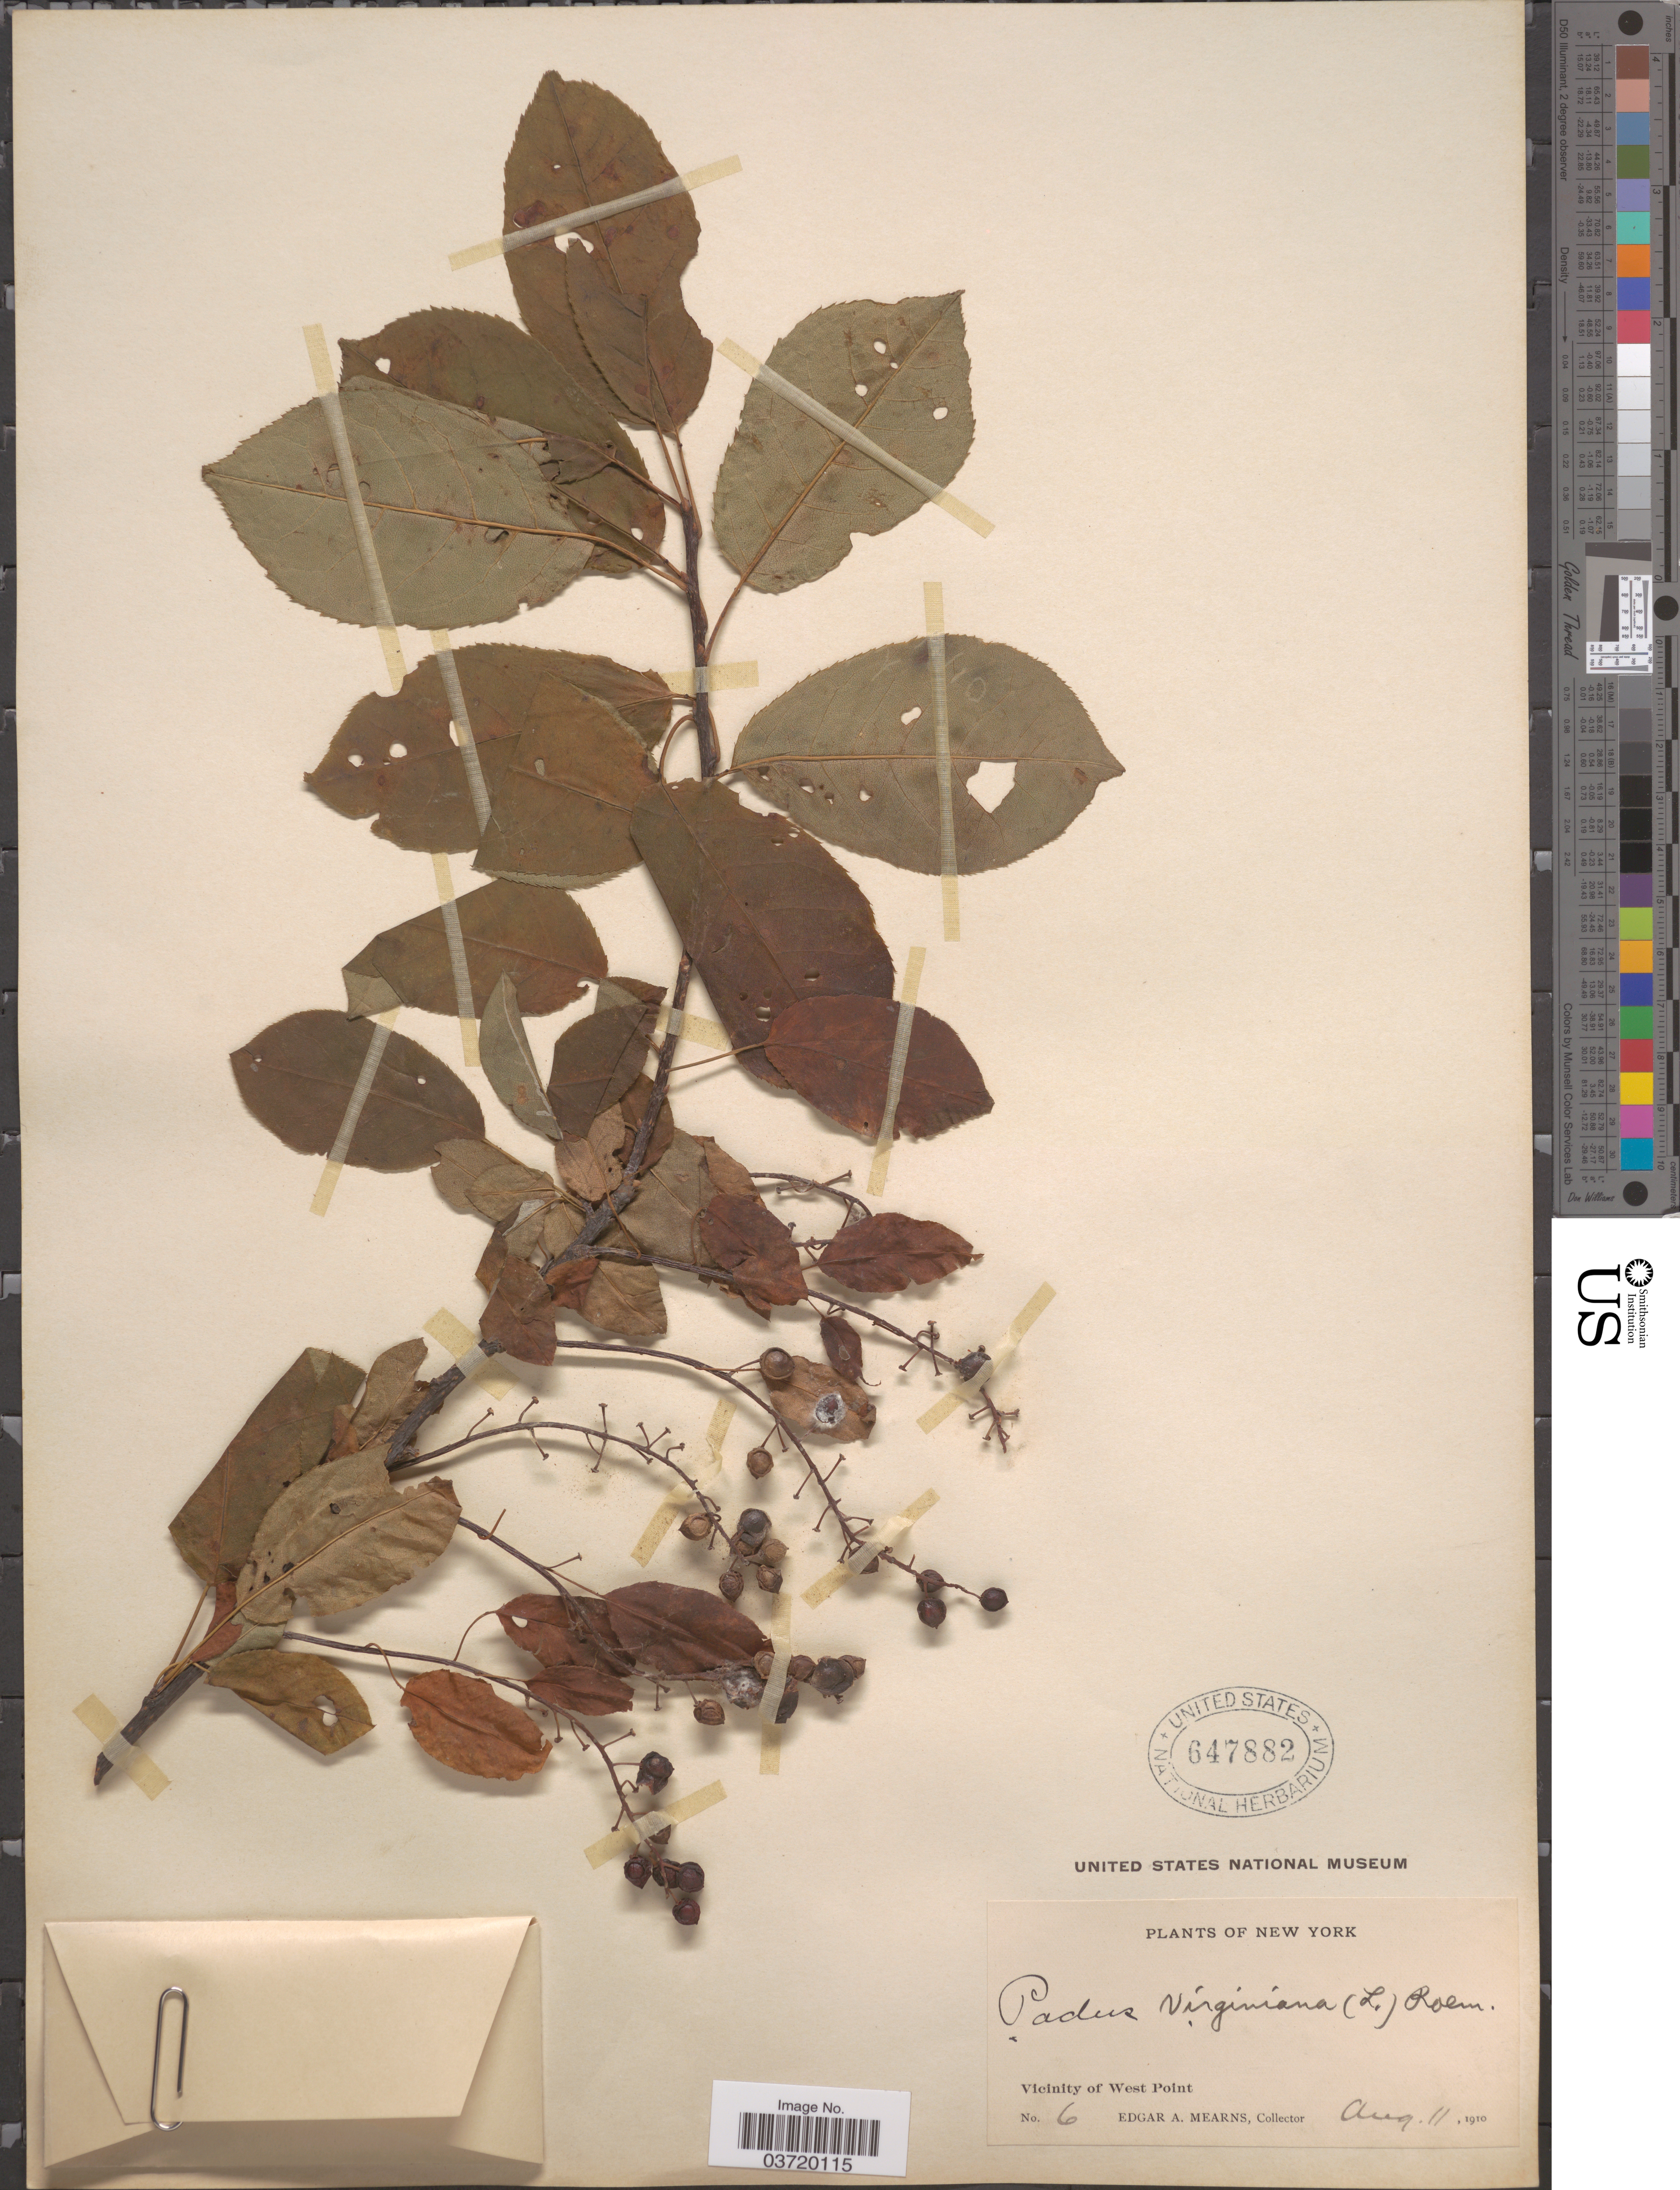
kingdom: Plantae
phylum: Tracheophyta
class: Magnoliopsida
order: Rosales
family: Rosaceae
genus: Prunus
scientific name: Prunus virginiana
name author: L.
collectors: E. A. Mearns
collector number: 6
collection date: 1910-08-11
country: United States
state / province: New York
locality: Vicinity of West Point.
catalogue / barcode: US 647882